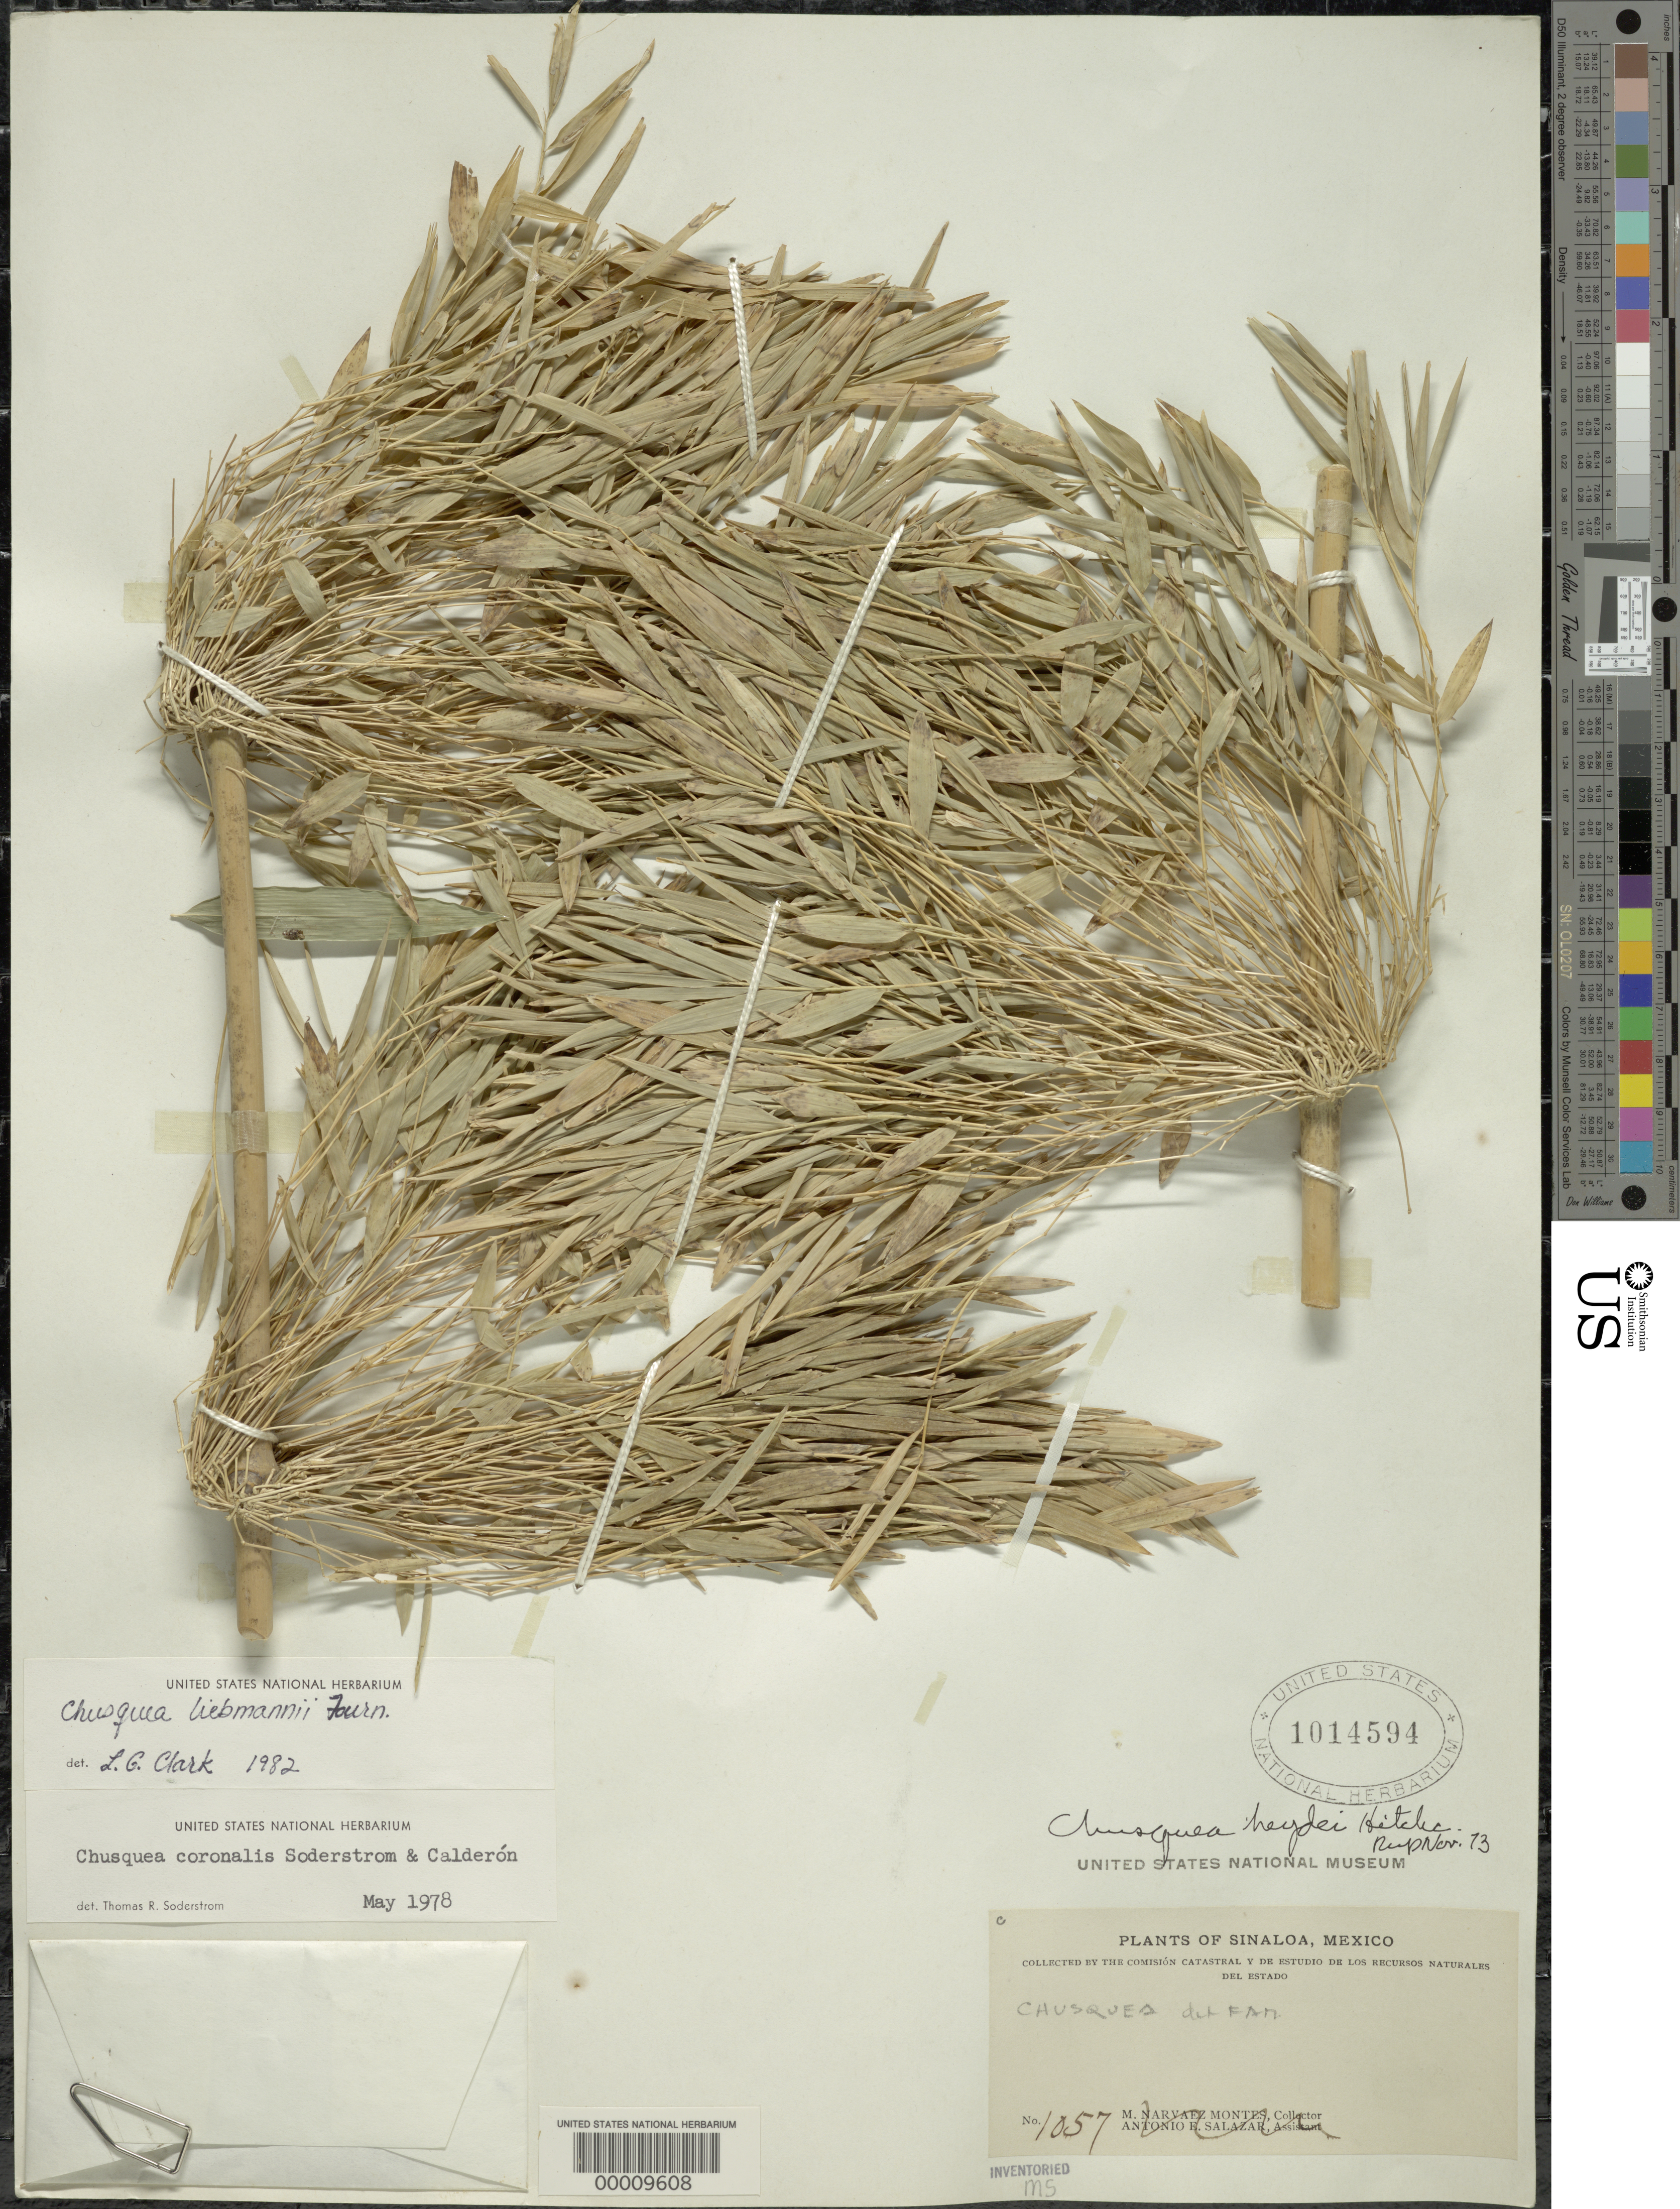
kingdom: Plantae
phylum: Tracheophyta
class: Liliopsida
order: Poales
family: Poaceae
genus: Chusquea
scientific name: Chusquea liebmannii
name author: E. Fourn.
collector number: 1057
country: Mexico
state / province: Sinaloa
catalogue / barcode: US 1014594